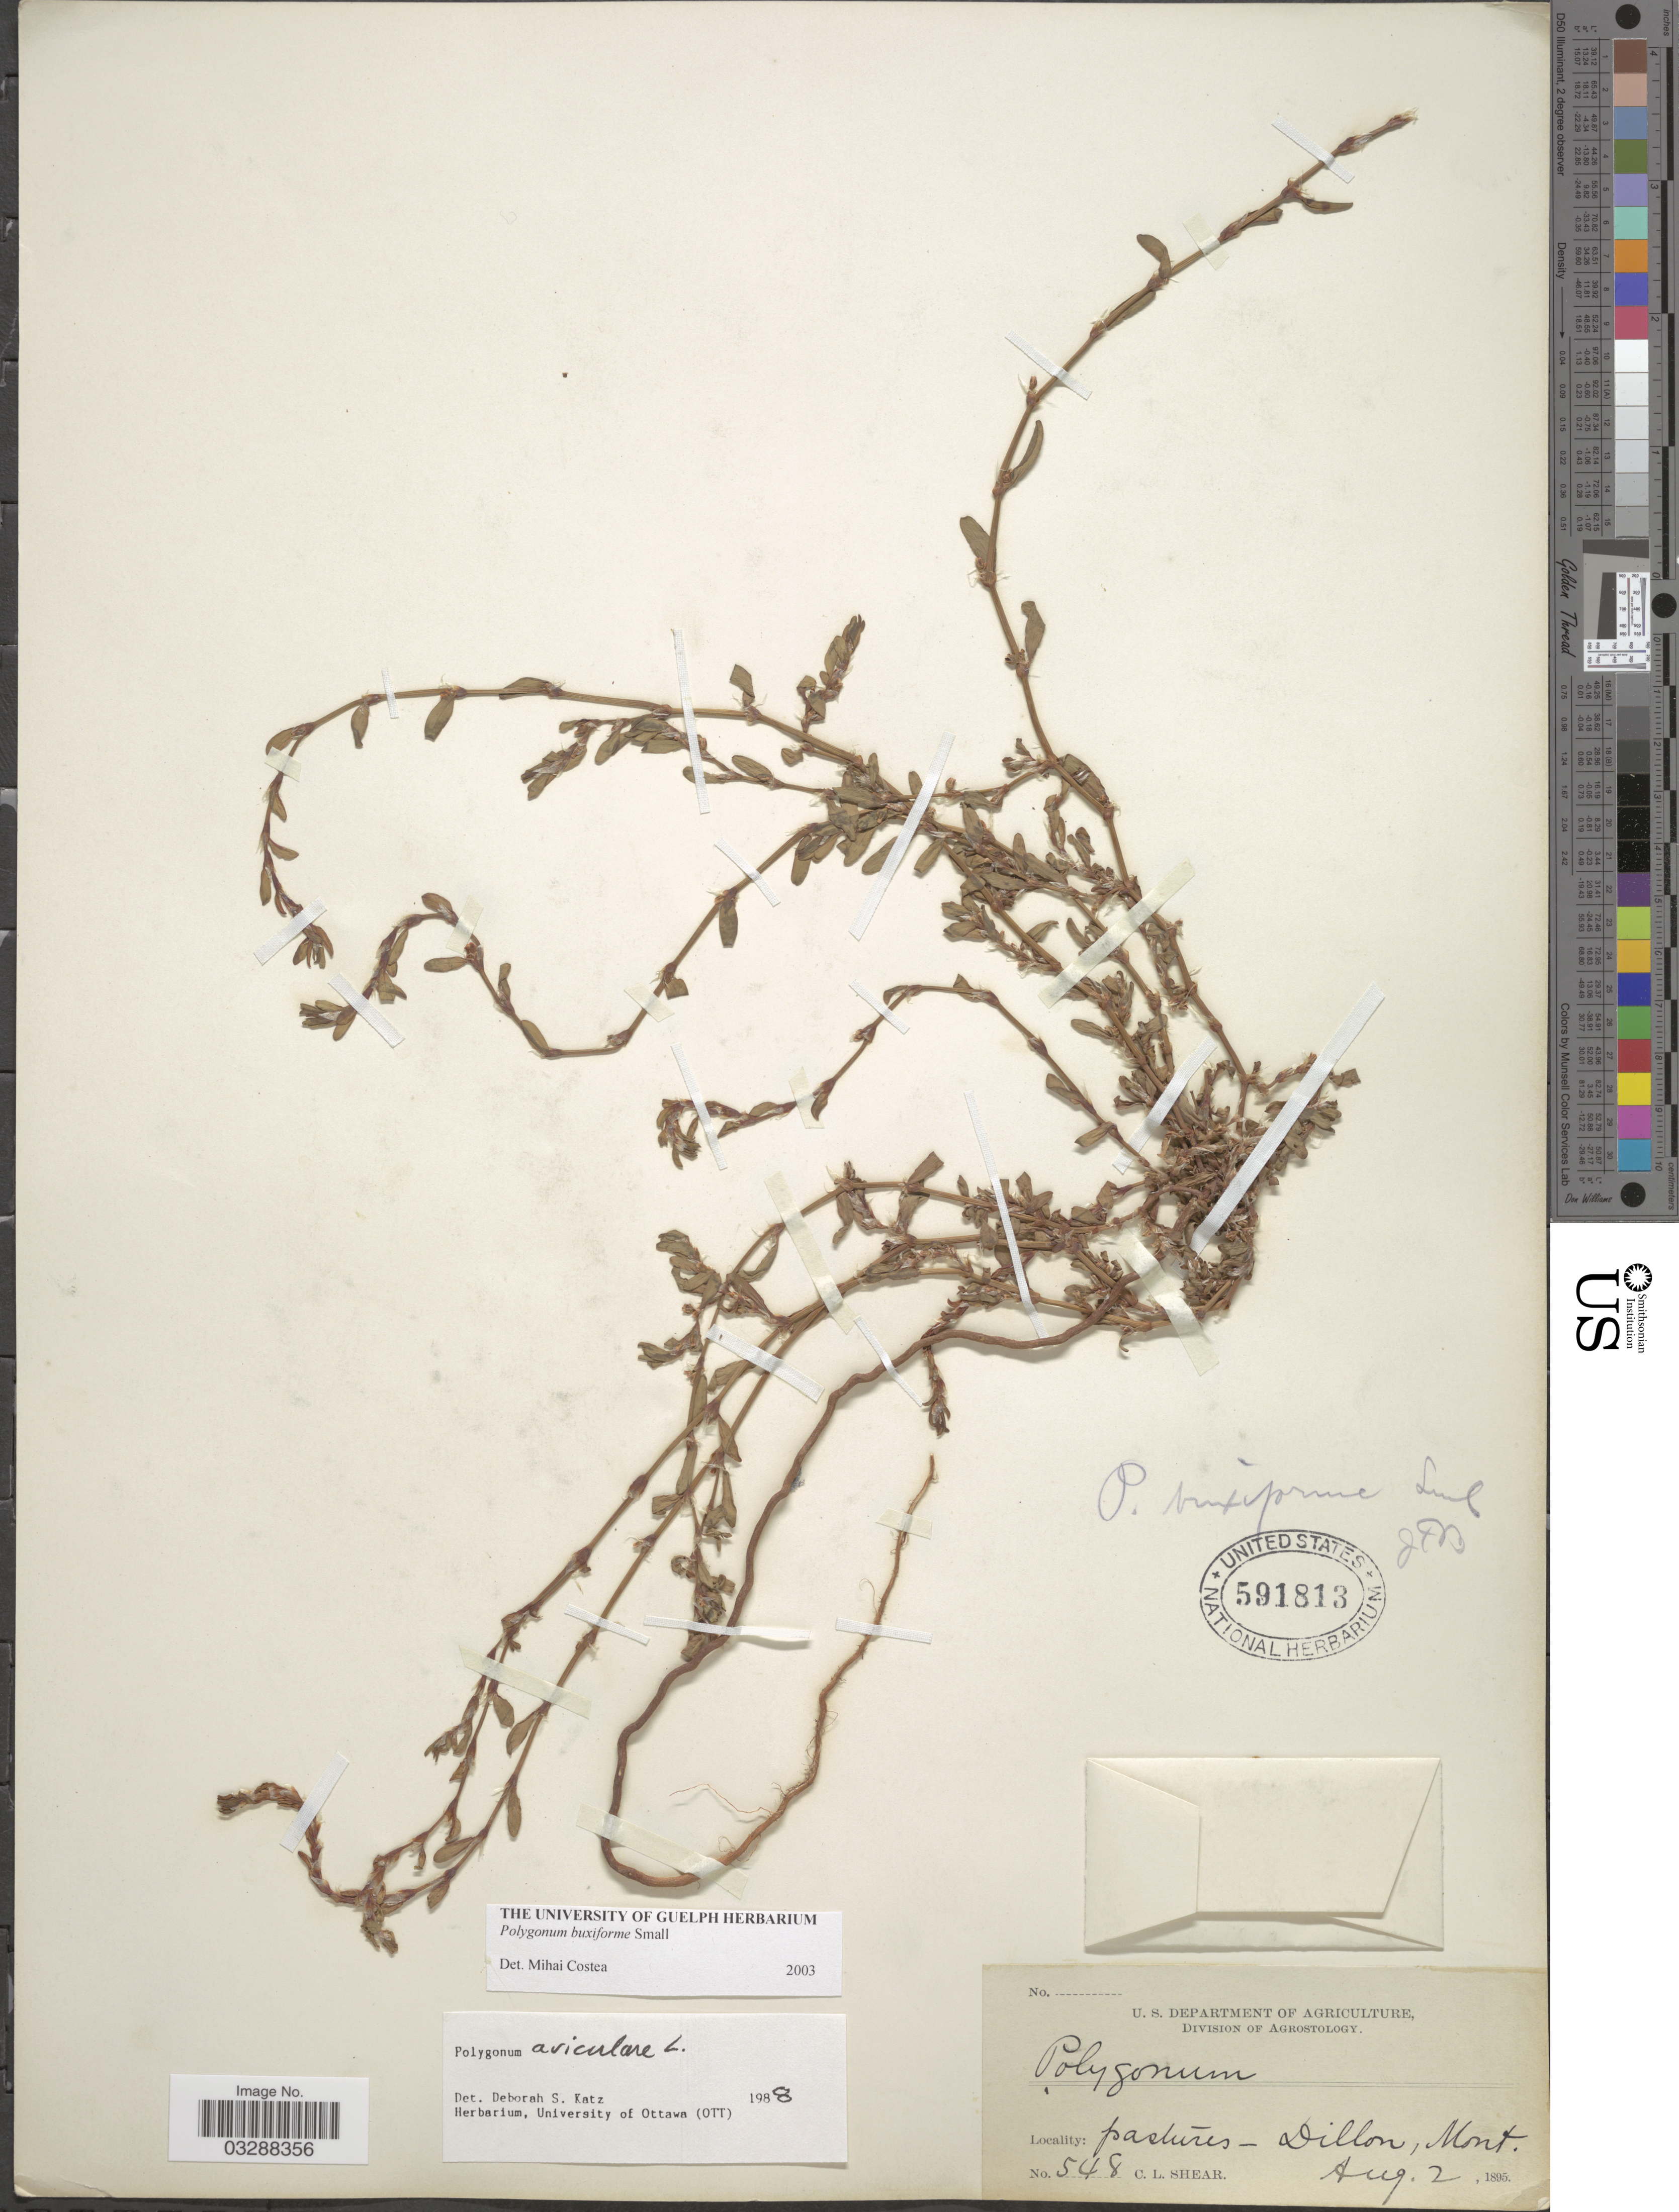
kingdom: Plantae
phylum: Tracheophyta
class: Magnoliopsida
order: Caryophyllales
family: Polygonaceae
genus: Polygonum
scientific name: Polygonum buxiforme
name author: Small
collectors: C. L. Shear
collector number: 548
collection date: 1895-08-02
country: United States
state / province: Montana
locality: Dillon.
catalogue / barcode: US 591813